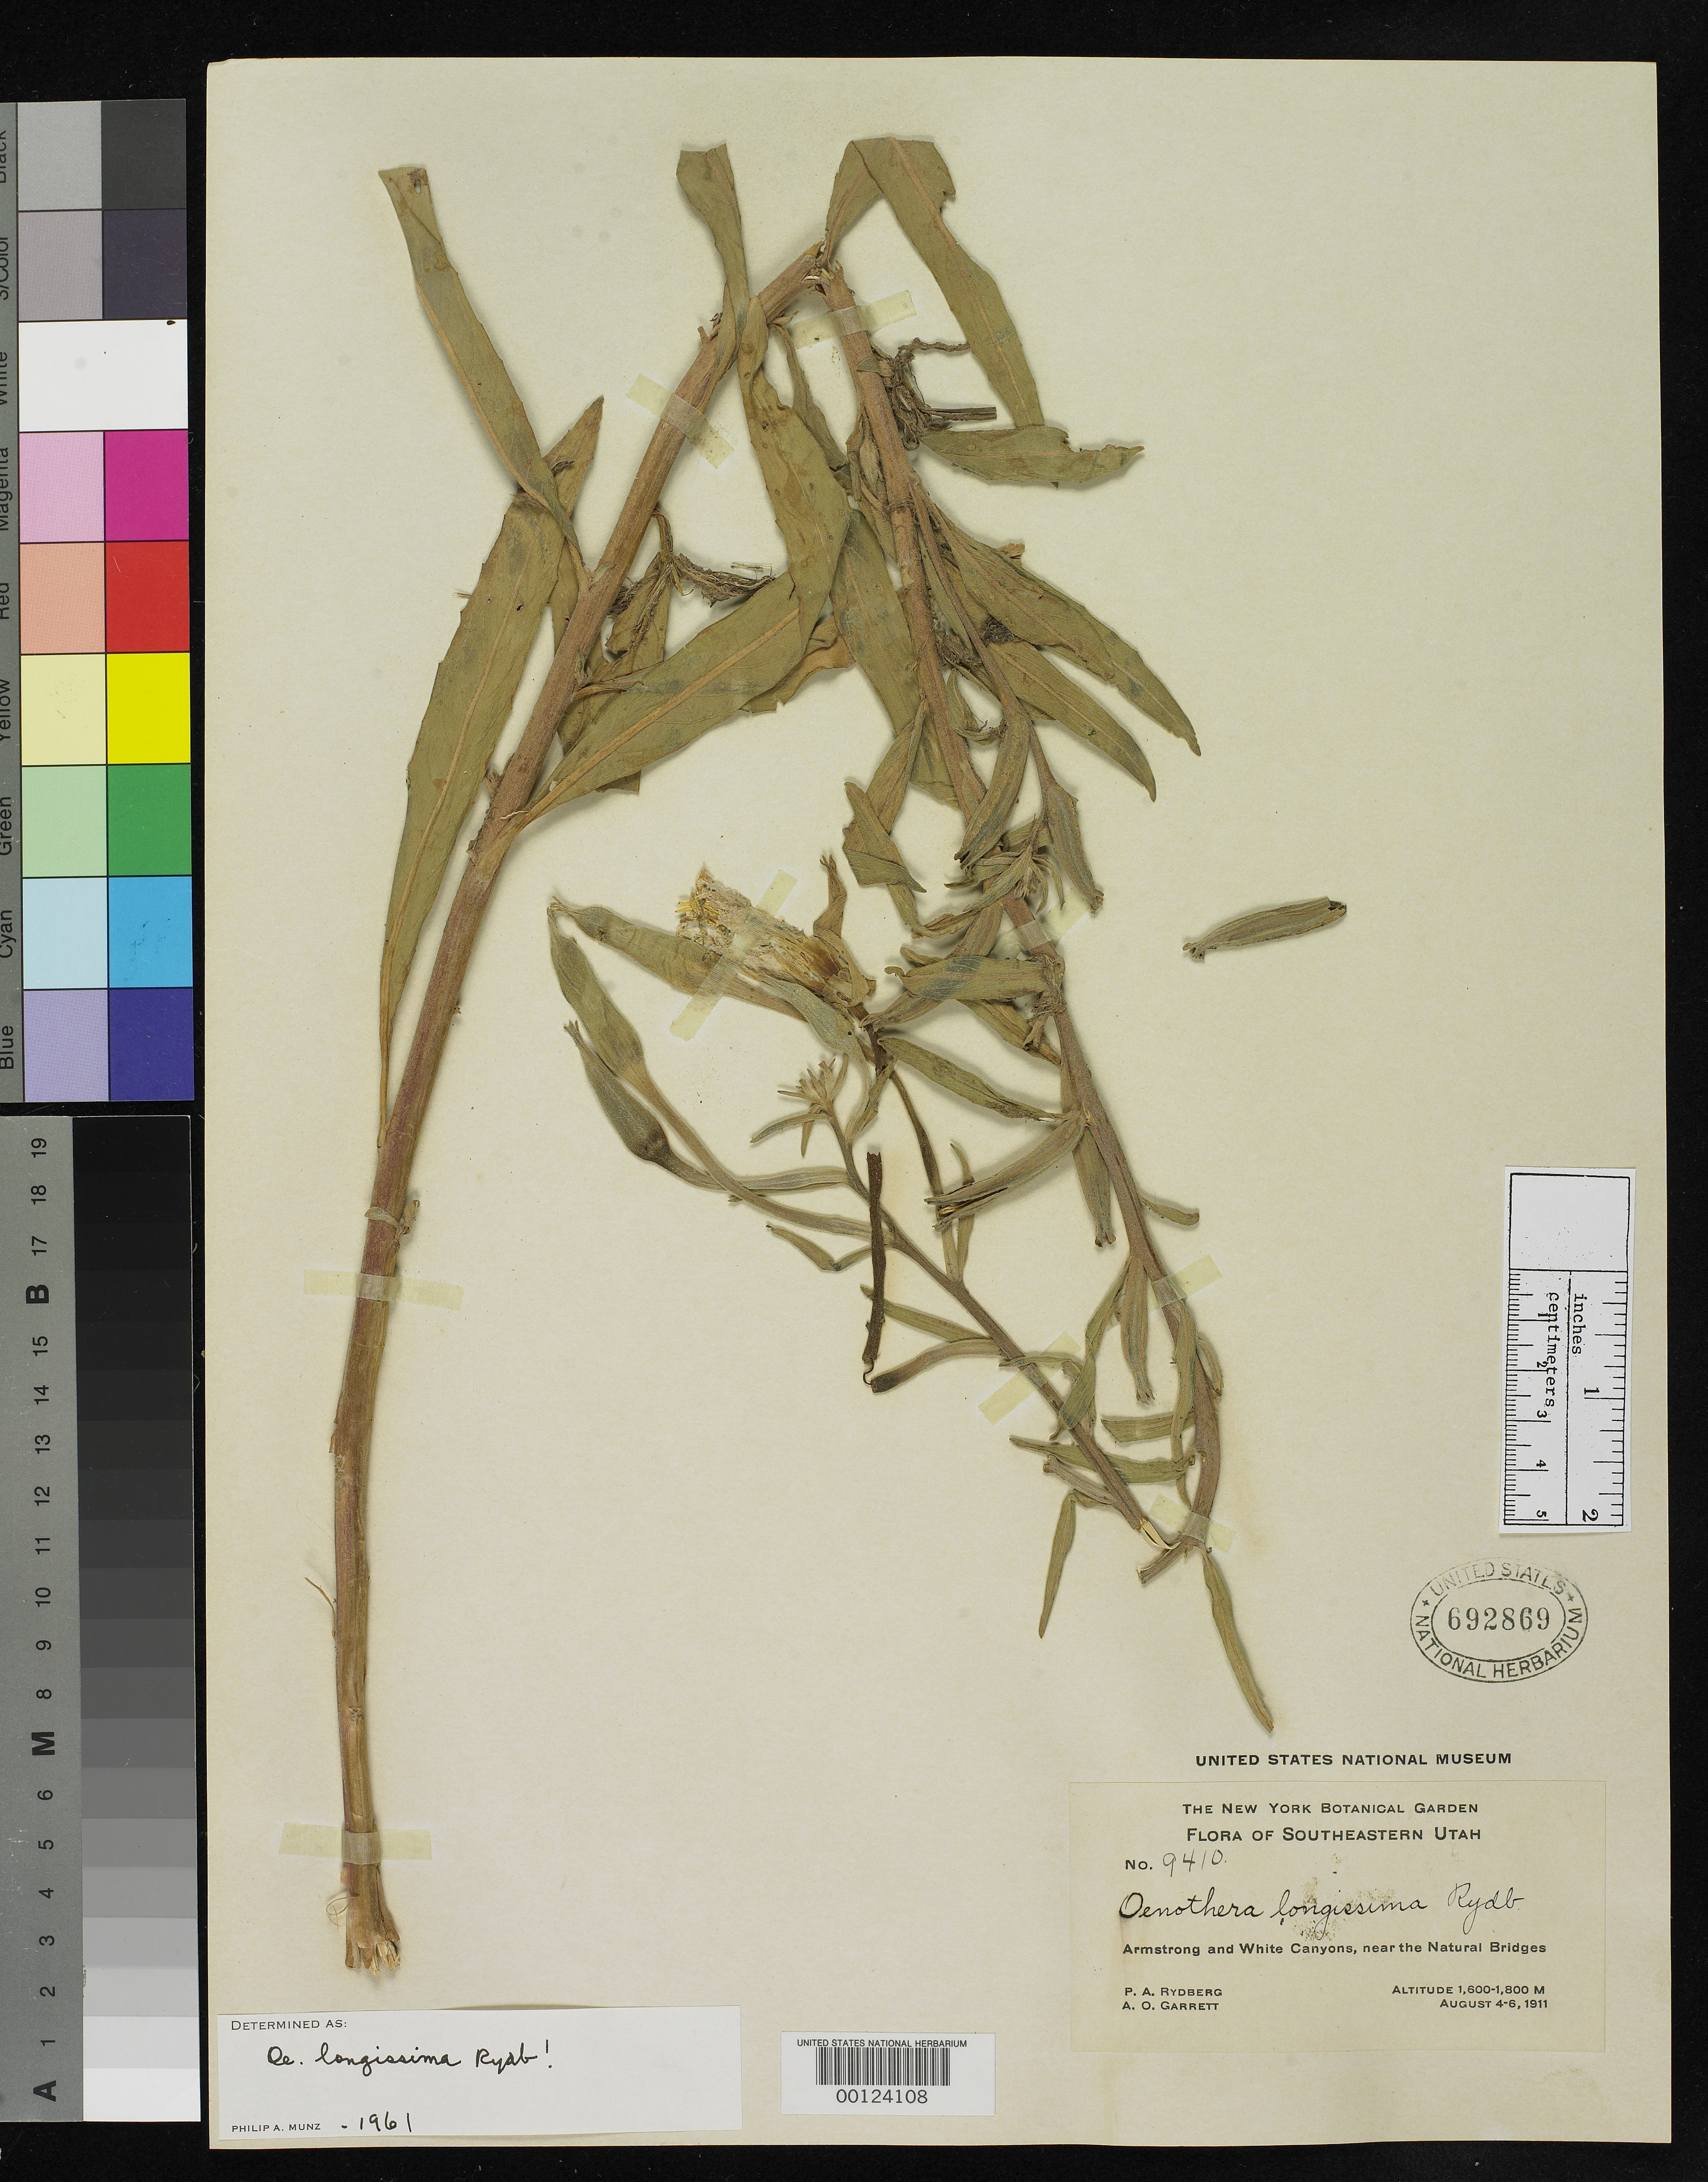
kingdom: Plantae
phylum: Tracheophyta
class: Magnoliopsida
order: Myrtales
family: Onagraceae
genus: Oenothera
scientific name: Oenothera longissima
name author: Rydb.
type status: Isotype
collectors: P. A. Rydberg & A. O. Garrett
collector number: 9410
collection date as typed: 06 Aug 1911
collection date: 1911-08-06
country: United States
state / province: Utah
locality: Armstrong & White Canyons near Natural Bridges.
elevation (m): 1600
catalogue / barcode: US 692869